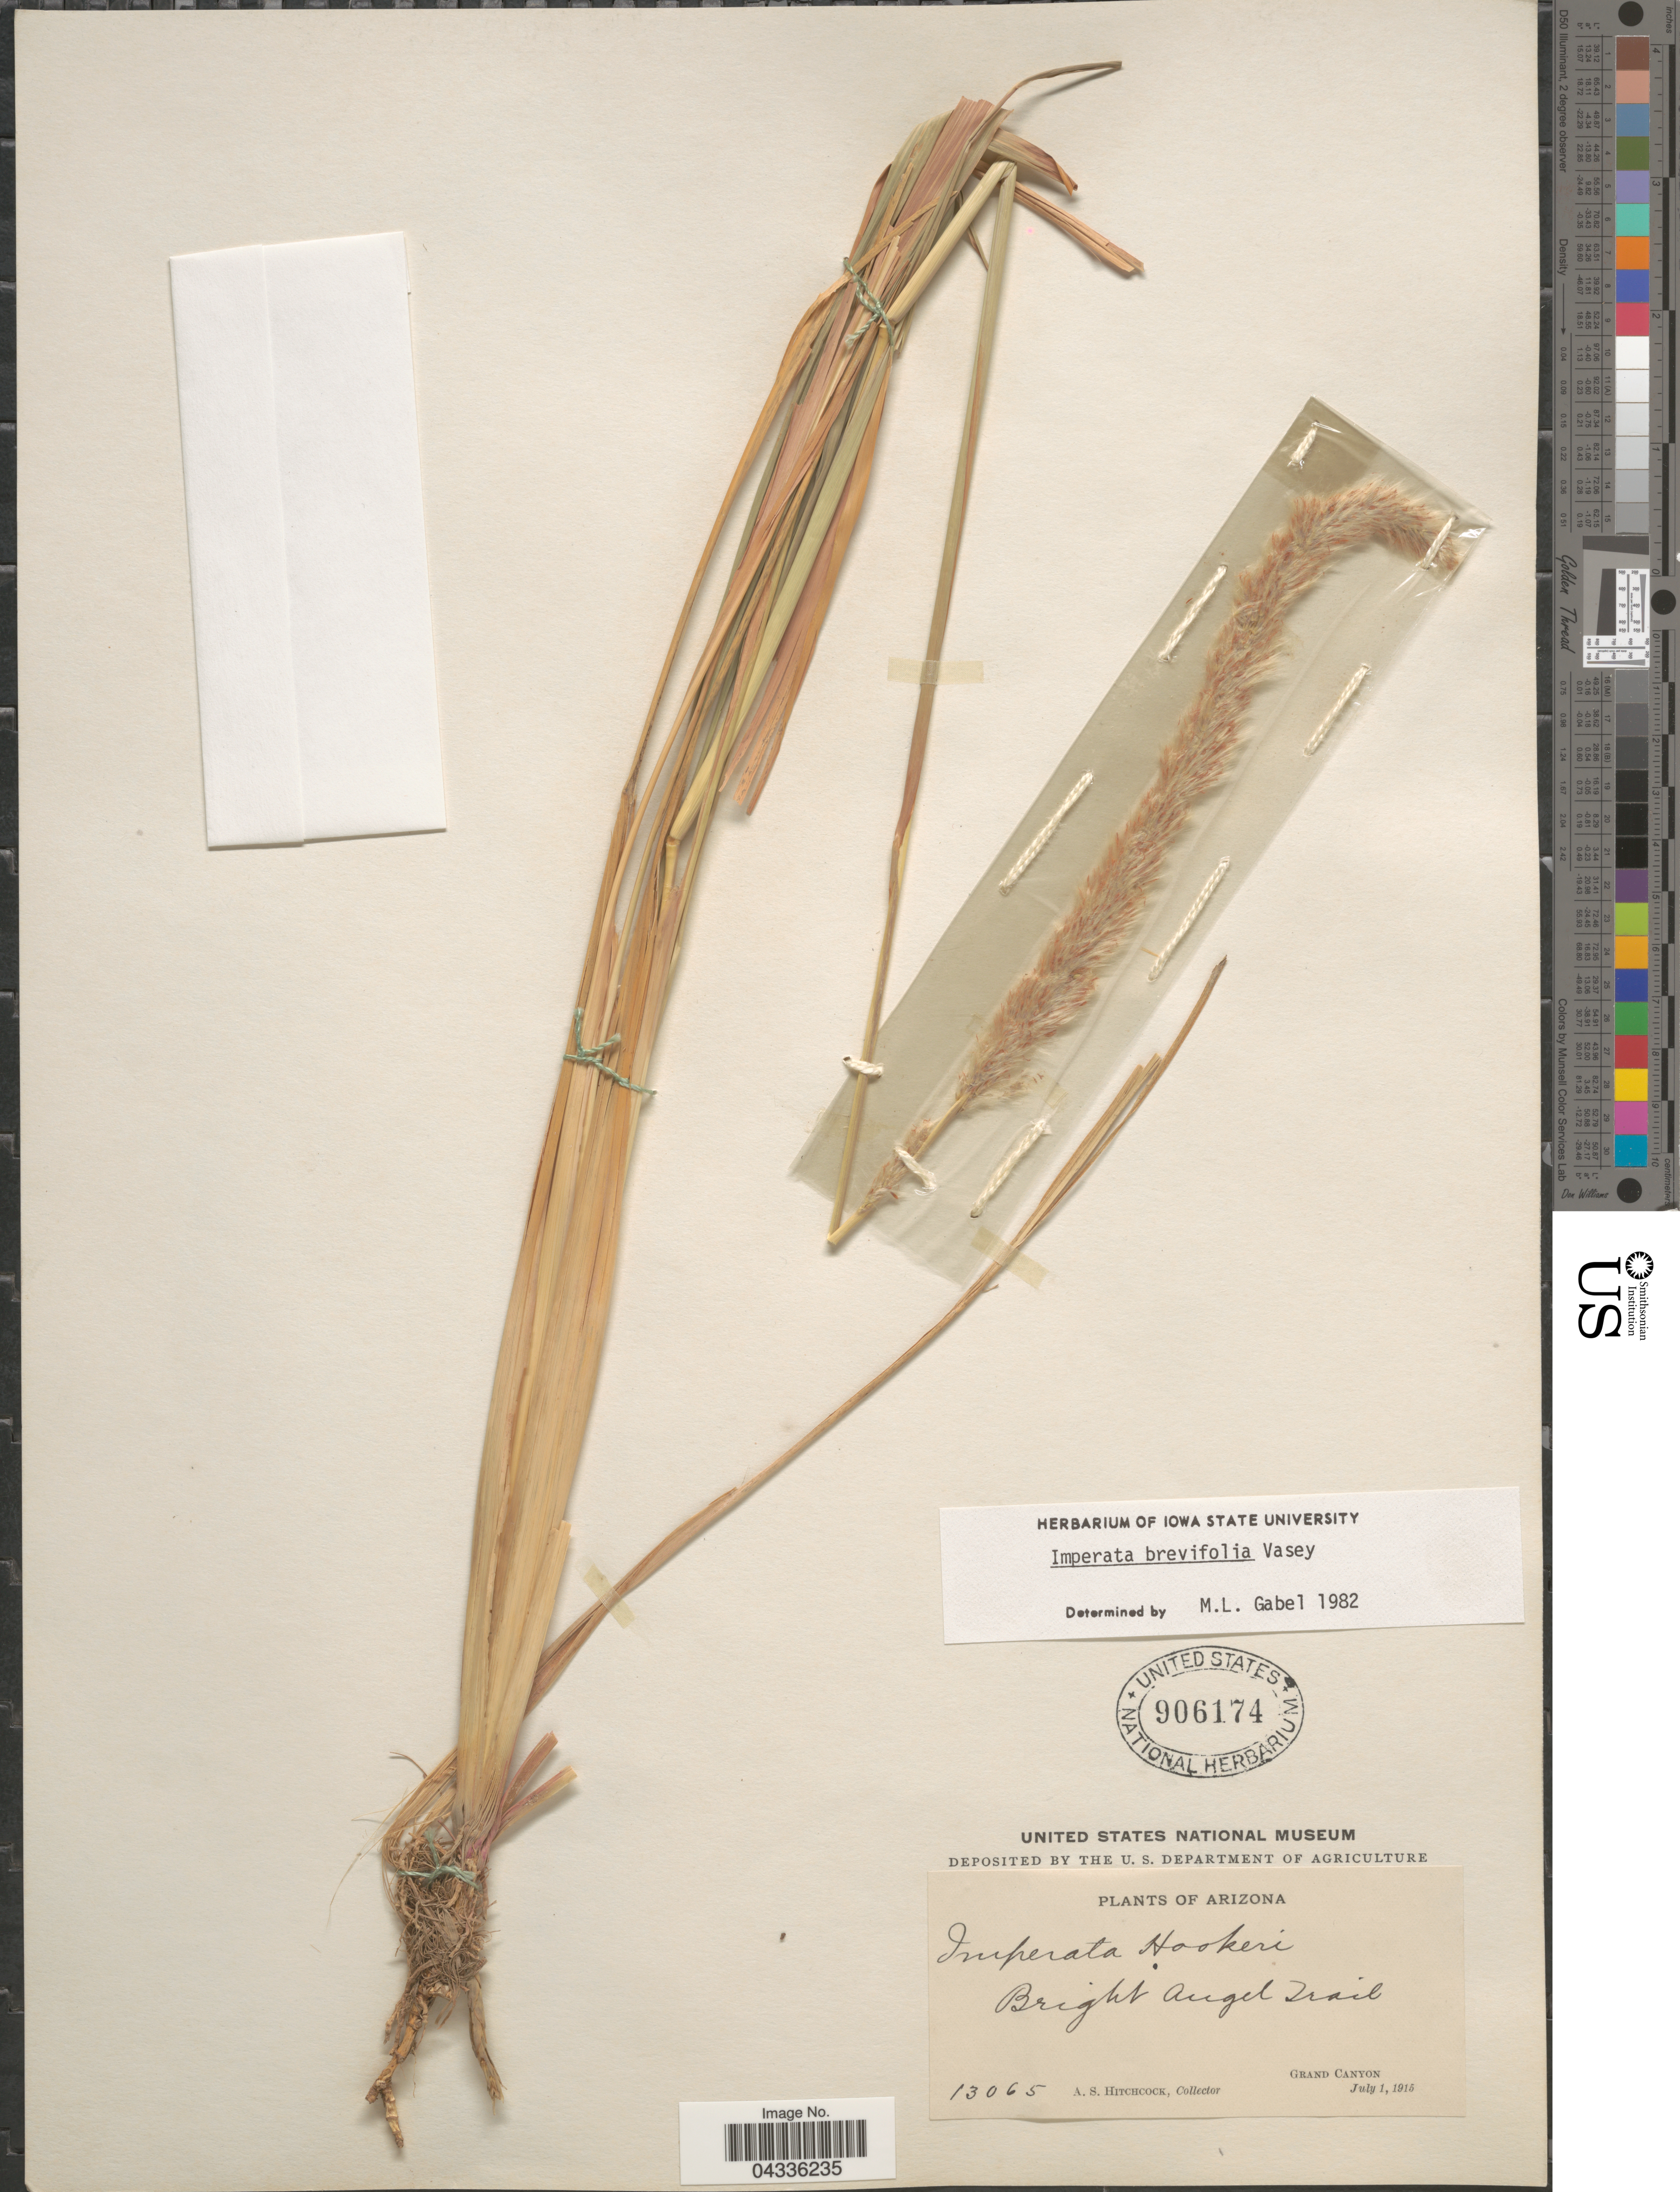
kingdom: Plantae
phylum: Tracheophyta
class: Liliopsida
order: Poales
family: Poaceae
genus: Imperata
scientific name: Imperata brevifolia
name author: Vasey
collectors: A. S. Hitchcock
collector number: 13065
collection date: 1915-07-01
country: United States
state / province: Arizona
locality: Bright Angel Trail. Grand Canyon.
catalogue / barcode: US 906174